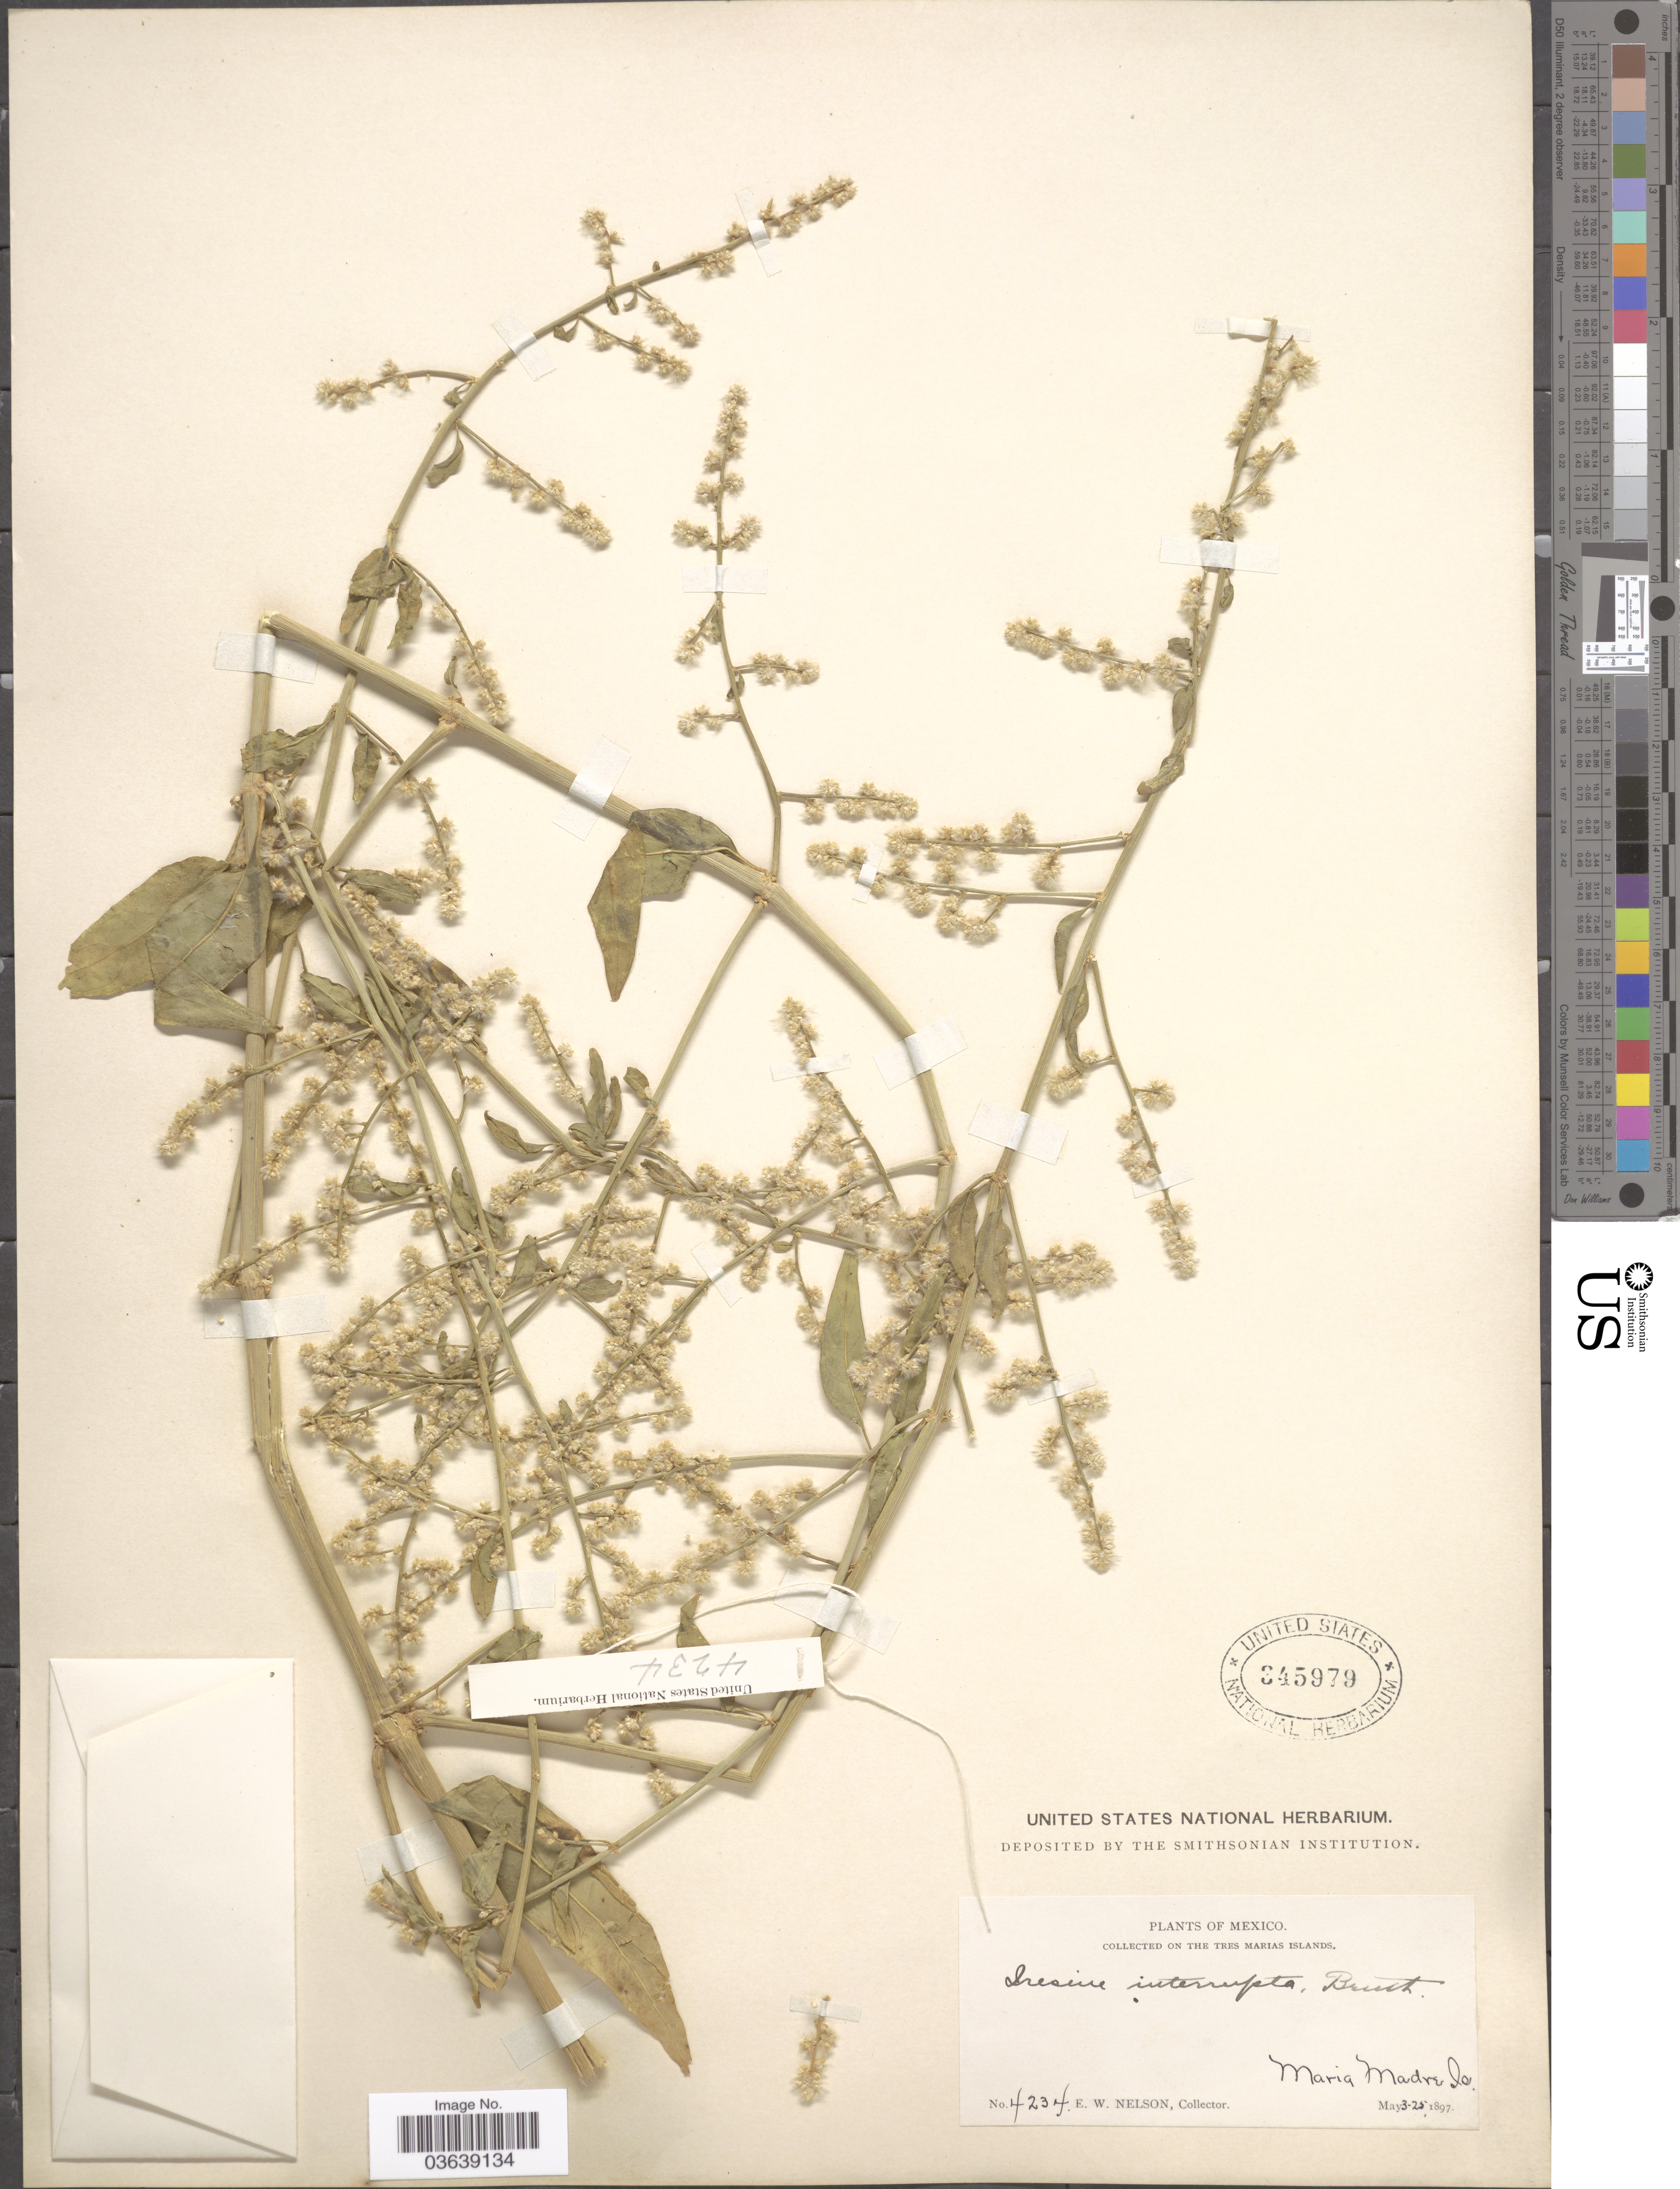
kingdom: Plantae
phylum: Tracheophyta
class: Magnoliopsida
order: Caryophyllales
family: Amaranthaceae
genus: Iresine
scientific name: Iresine interrupta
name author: Benth.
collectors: E. W. Nelson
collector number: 4234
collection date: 1897-05-03/1897-05-25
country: Mexico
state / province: Nayarit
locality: The Tres Marias Islands. Maria Madre Is.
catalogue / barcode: US 345979